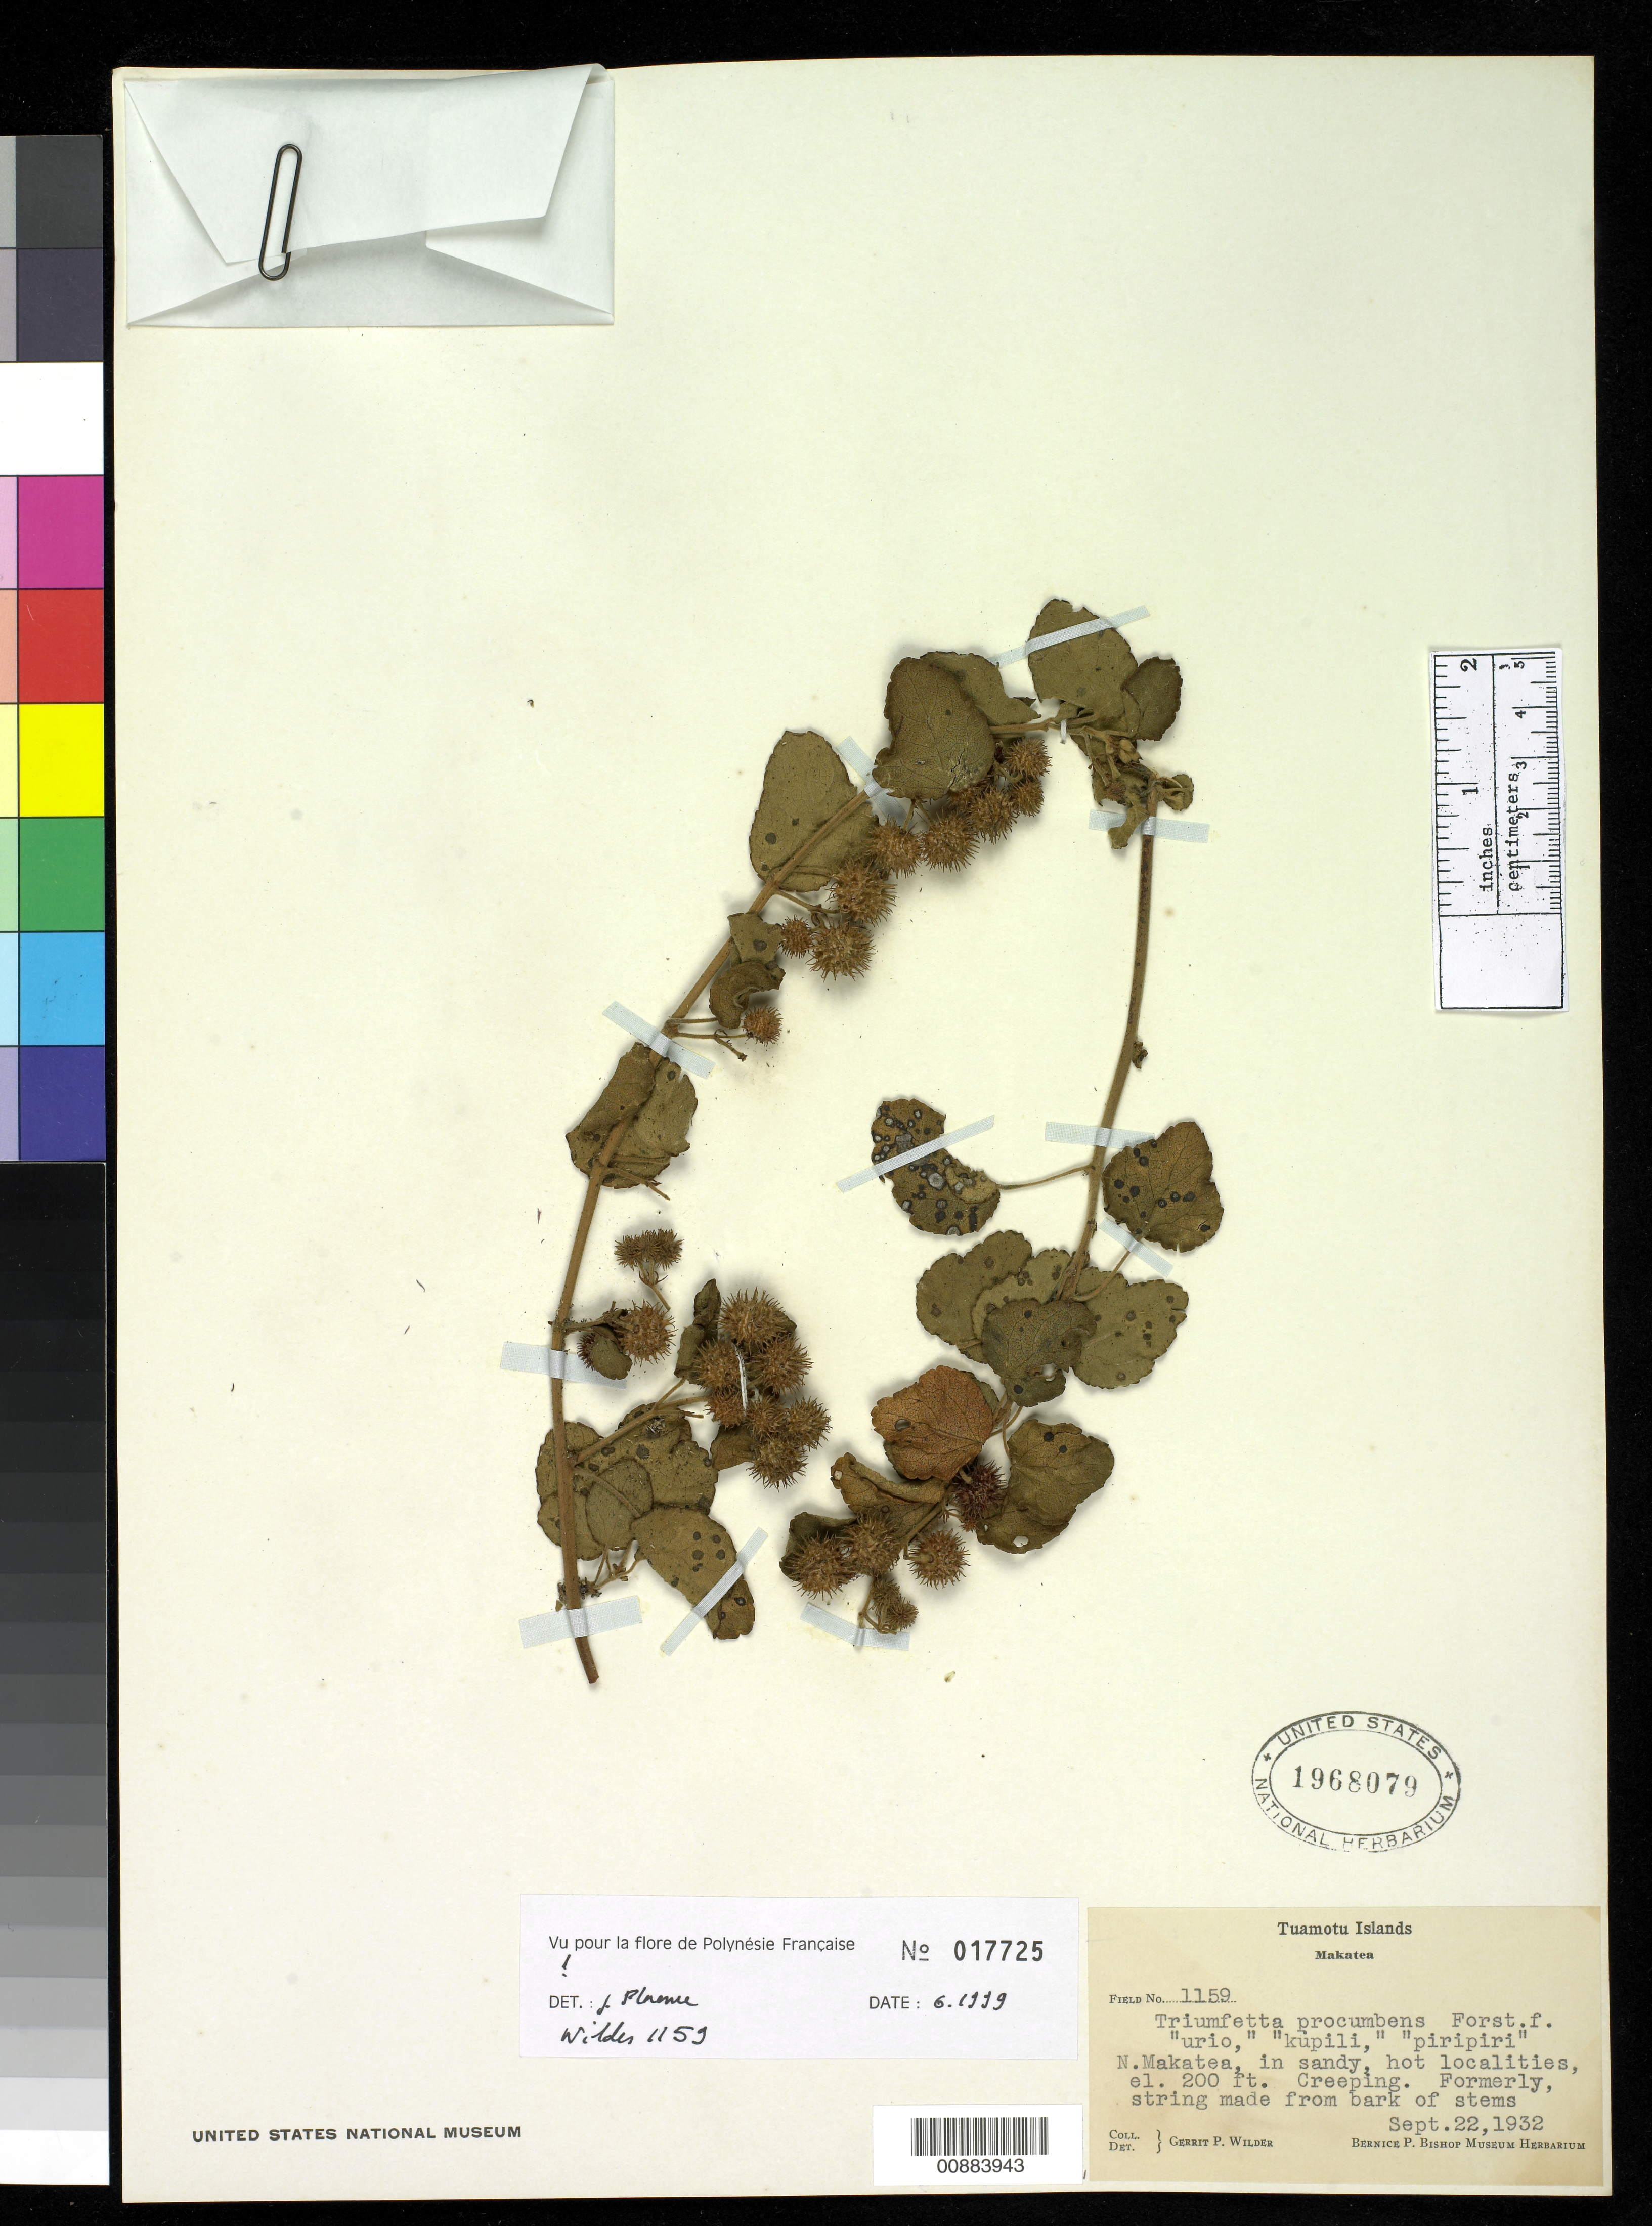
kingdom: Plantae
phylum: Tracheophyta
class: Magnoliopsida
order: Malvales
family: Malvaceae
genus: Triumfetta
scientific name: Triumfetta procumbens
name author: G. Forst.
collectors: G. Wilder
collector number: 1159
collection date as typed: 22 Sep 1932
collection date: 1932-09-22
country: French Polynesia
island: Makatea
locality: North Makatea.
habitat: In sandy, hot localities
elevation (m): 61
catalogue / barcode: US 1968079